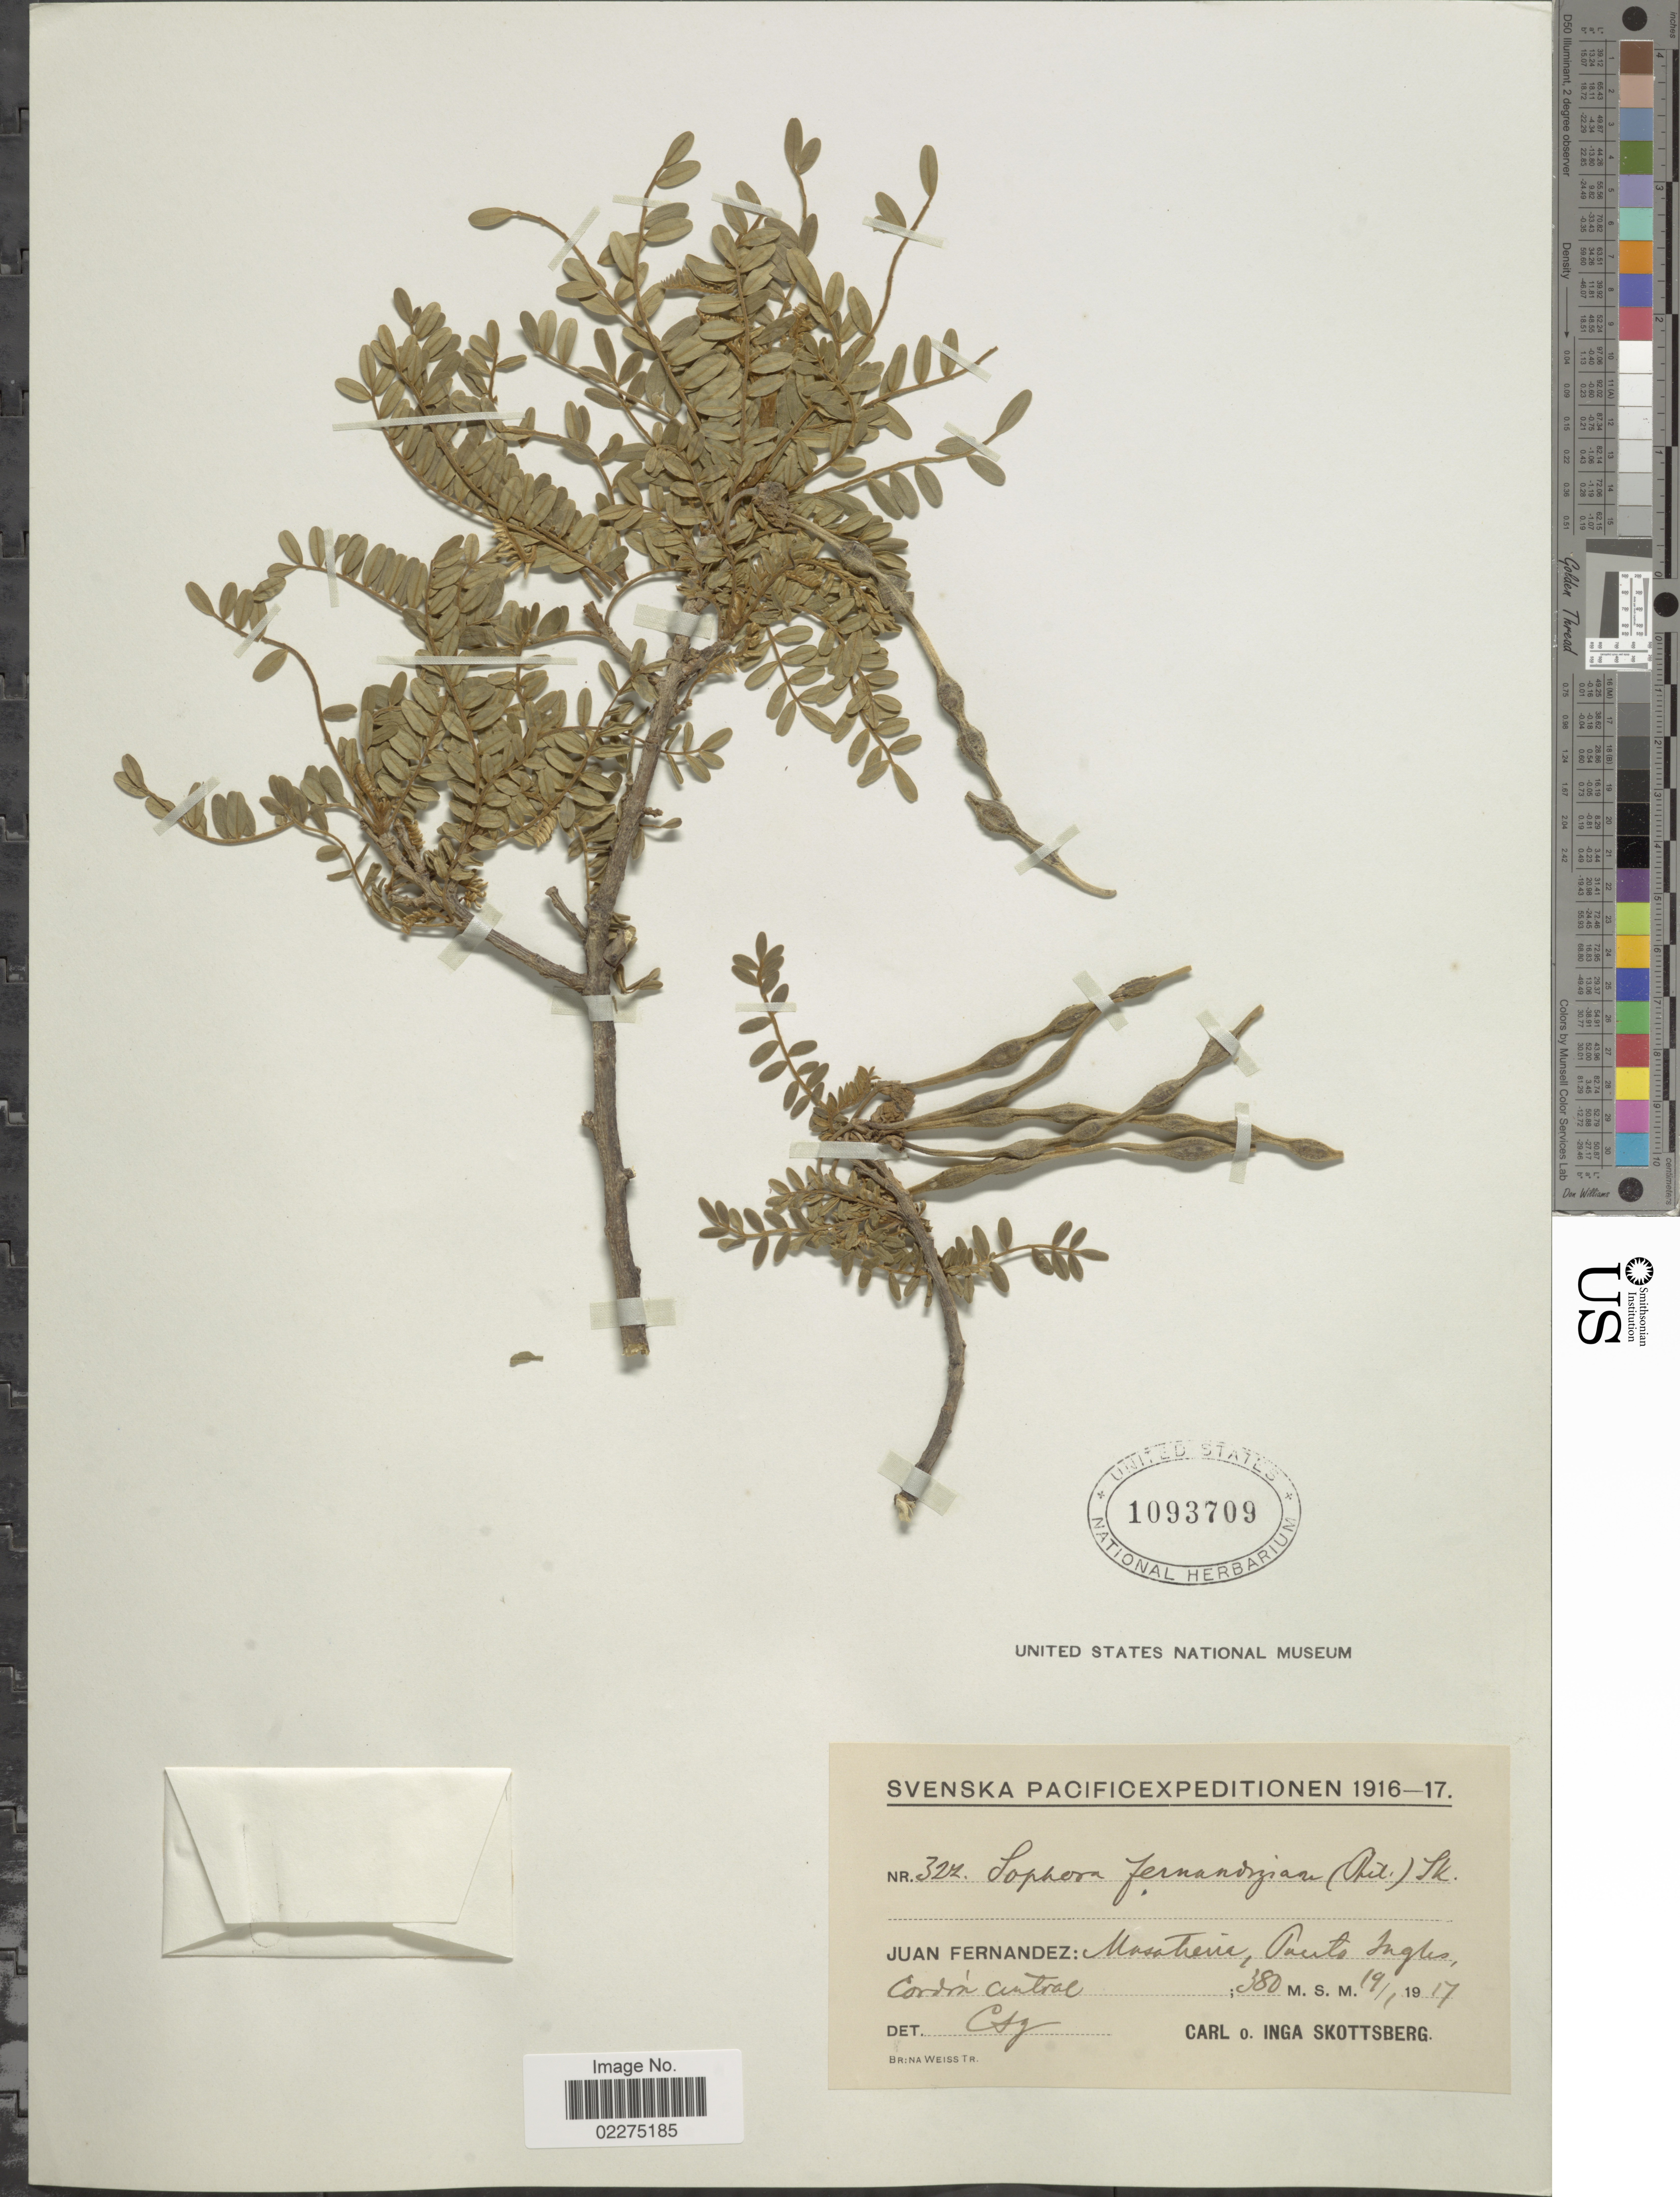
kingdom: Plantae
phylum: Tracheophyta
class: Magnoliopsida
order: Fabales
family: Fabaceae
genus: Sophora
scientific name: Sophora fernandeziana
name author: (Phil.) Skottsb.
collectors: C. Skottsberg & I. Skottsberg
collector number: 327*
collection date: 1917-01-19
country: Chile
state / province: Valparaíso (V)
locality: Juan Fernandez: Masatierra, Puerto Ingles, Cordón Central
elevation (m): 380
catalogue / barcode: US 1093709